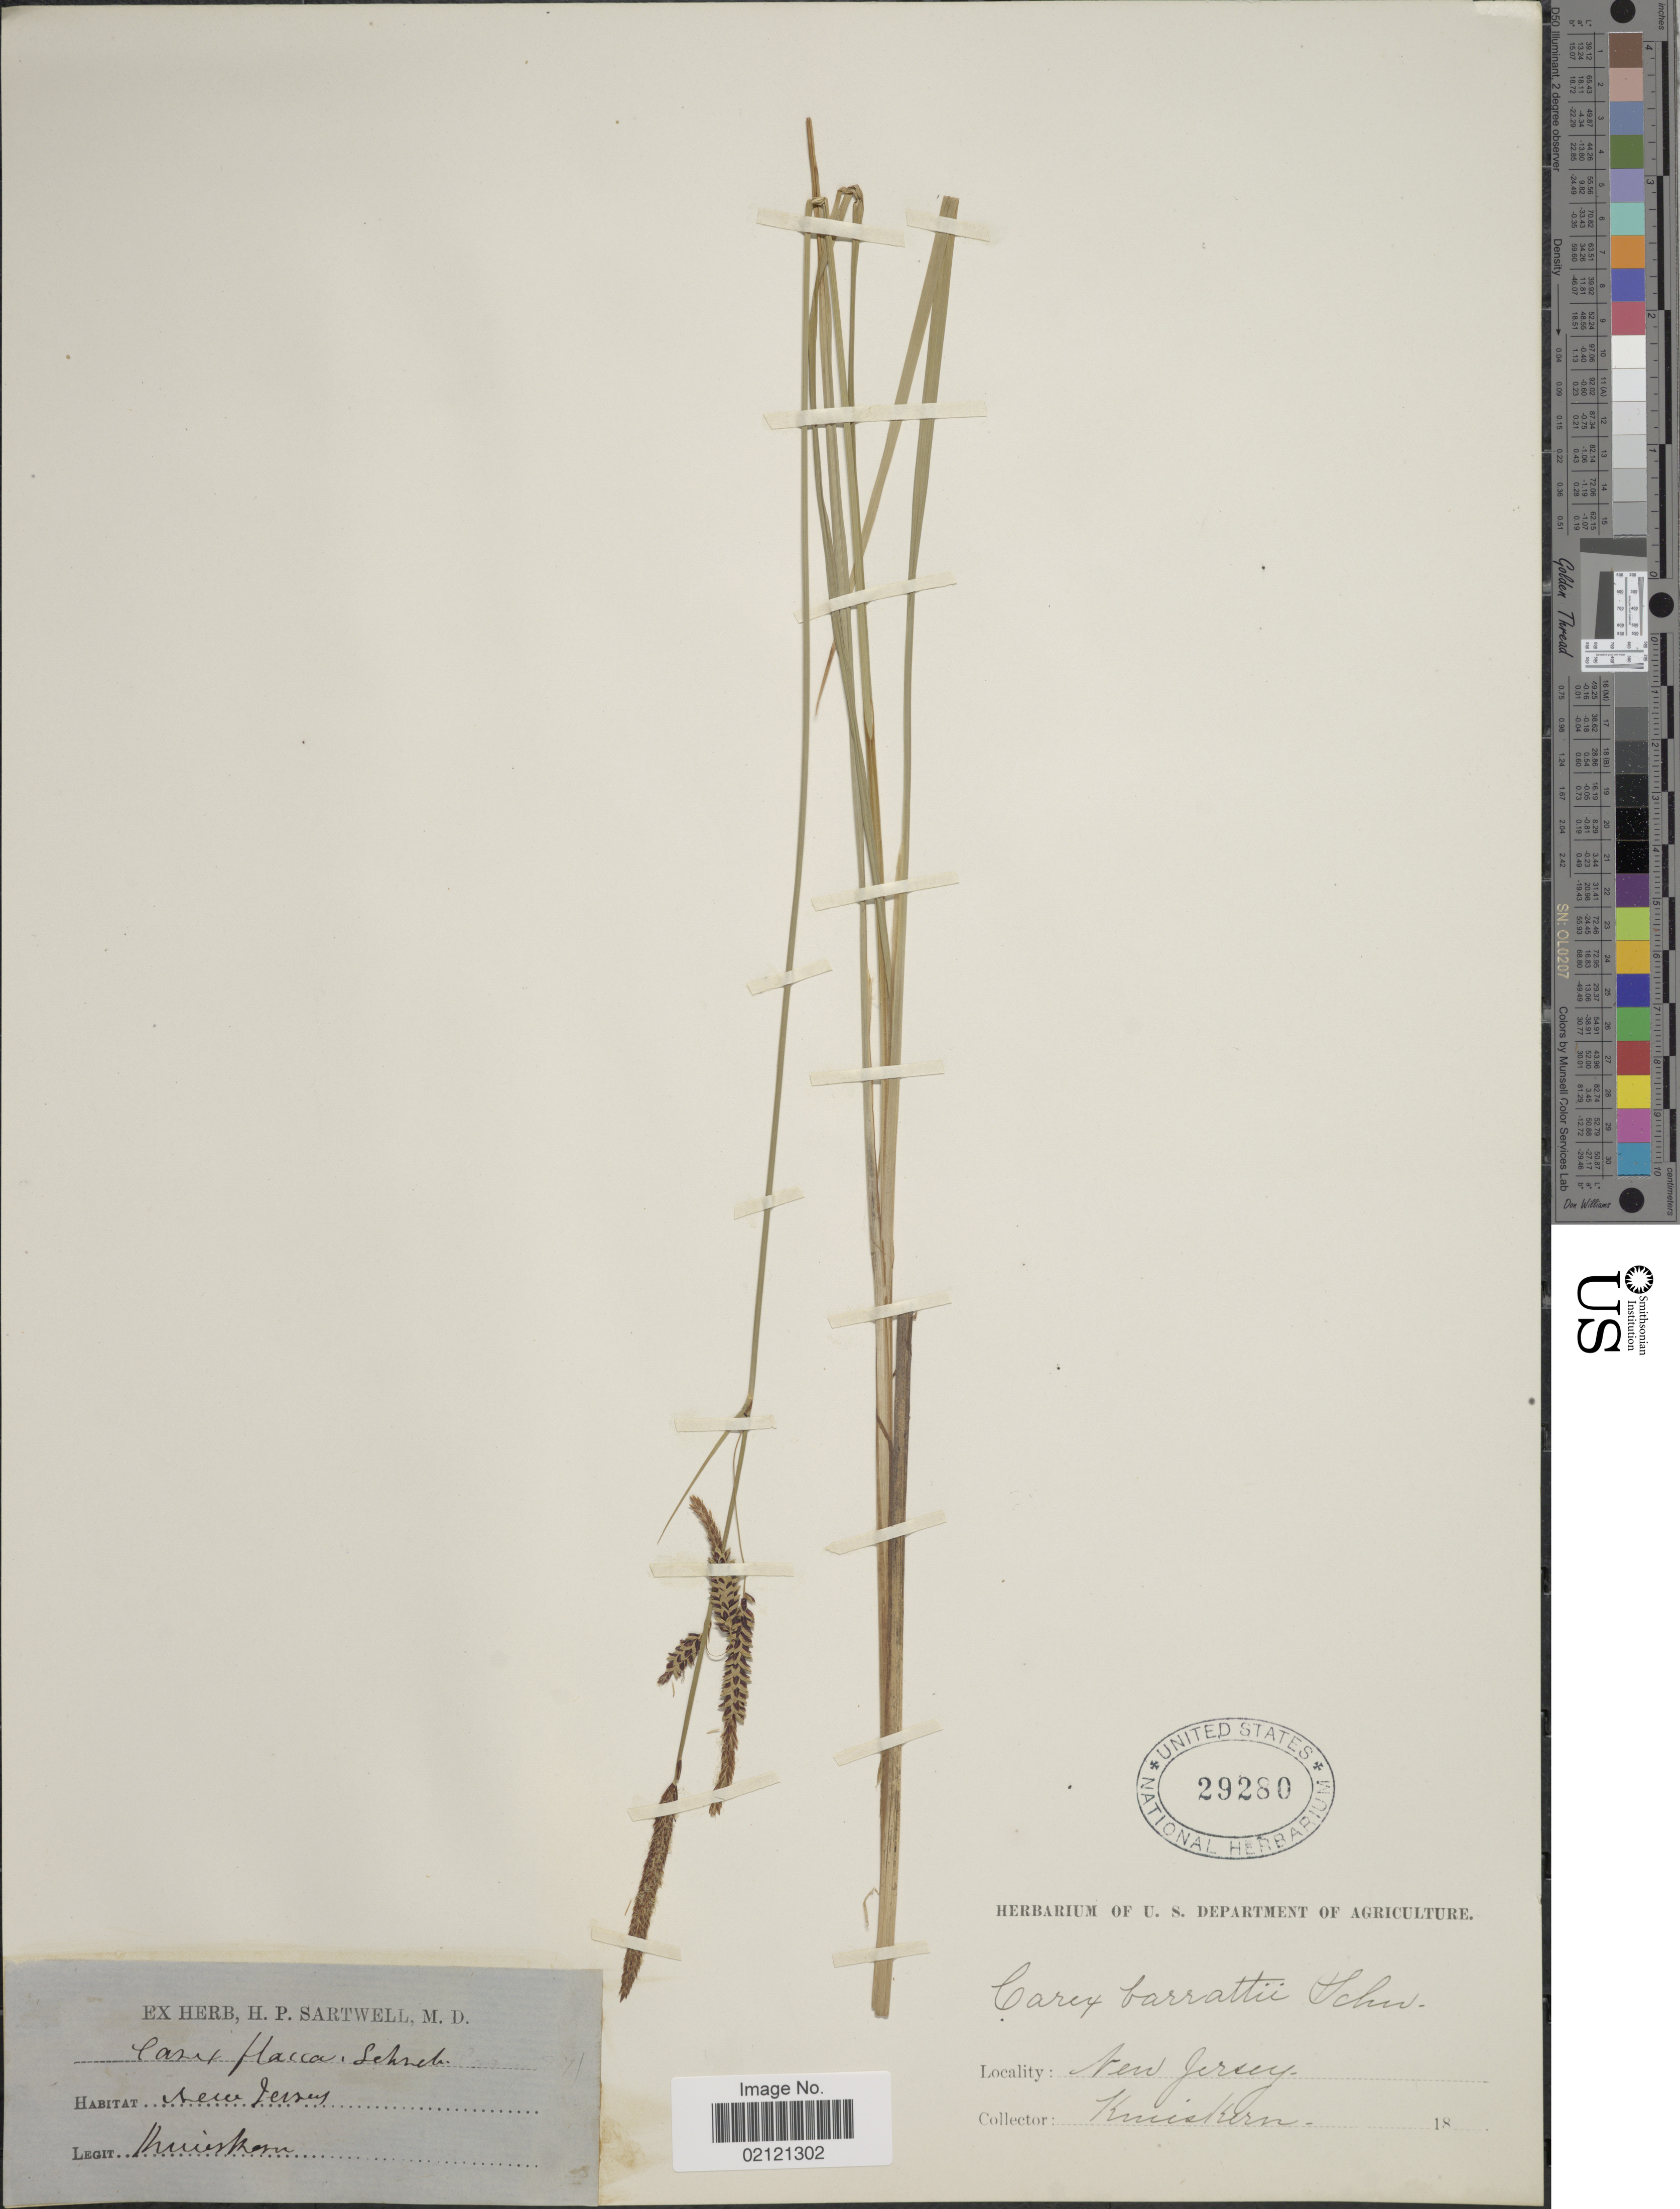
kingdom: Plantae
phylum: Tracheophyta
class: Liliopsida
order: Poales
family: Cyperaceae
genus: Carex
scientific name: Carex barrattii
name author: Torr. ex Schwein.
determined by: Strong, Mark T., (BOT), Smithsonian Institution - National Museum of Natural History (UNITED STATES)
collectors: Knieskern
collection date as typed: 18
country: United States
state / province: New Jersey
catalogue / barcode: US 29280